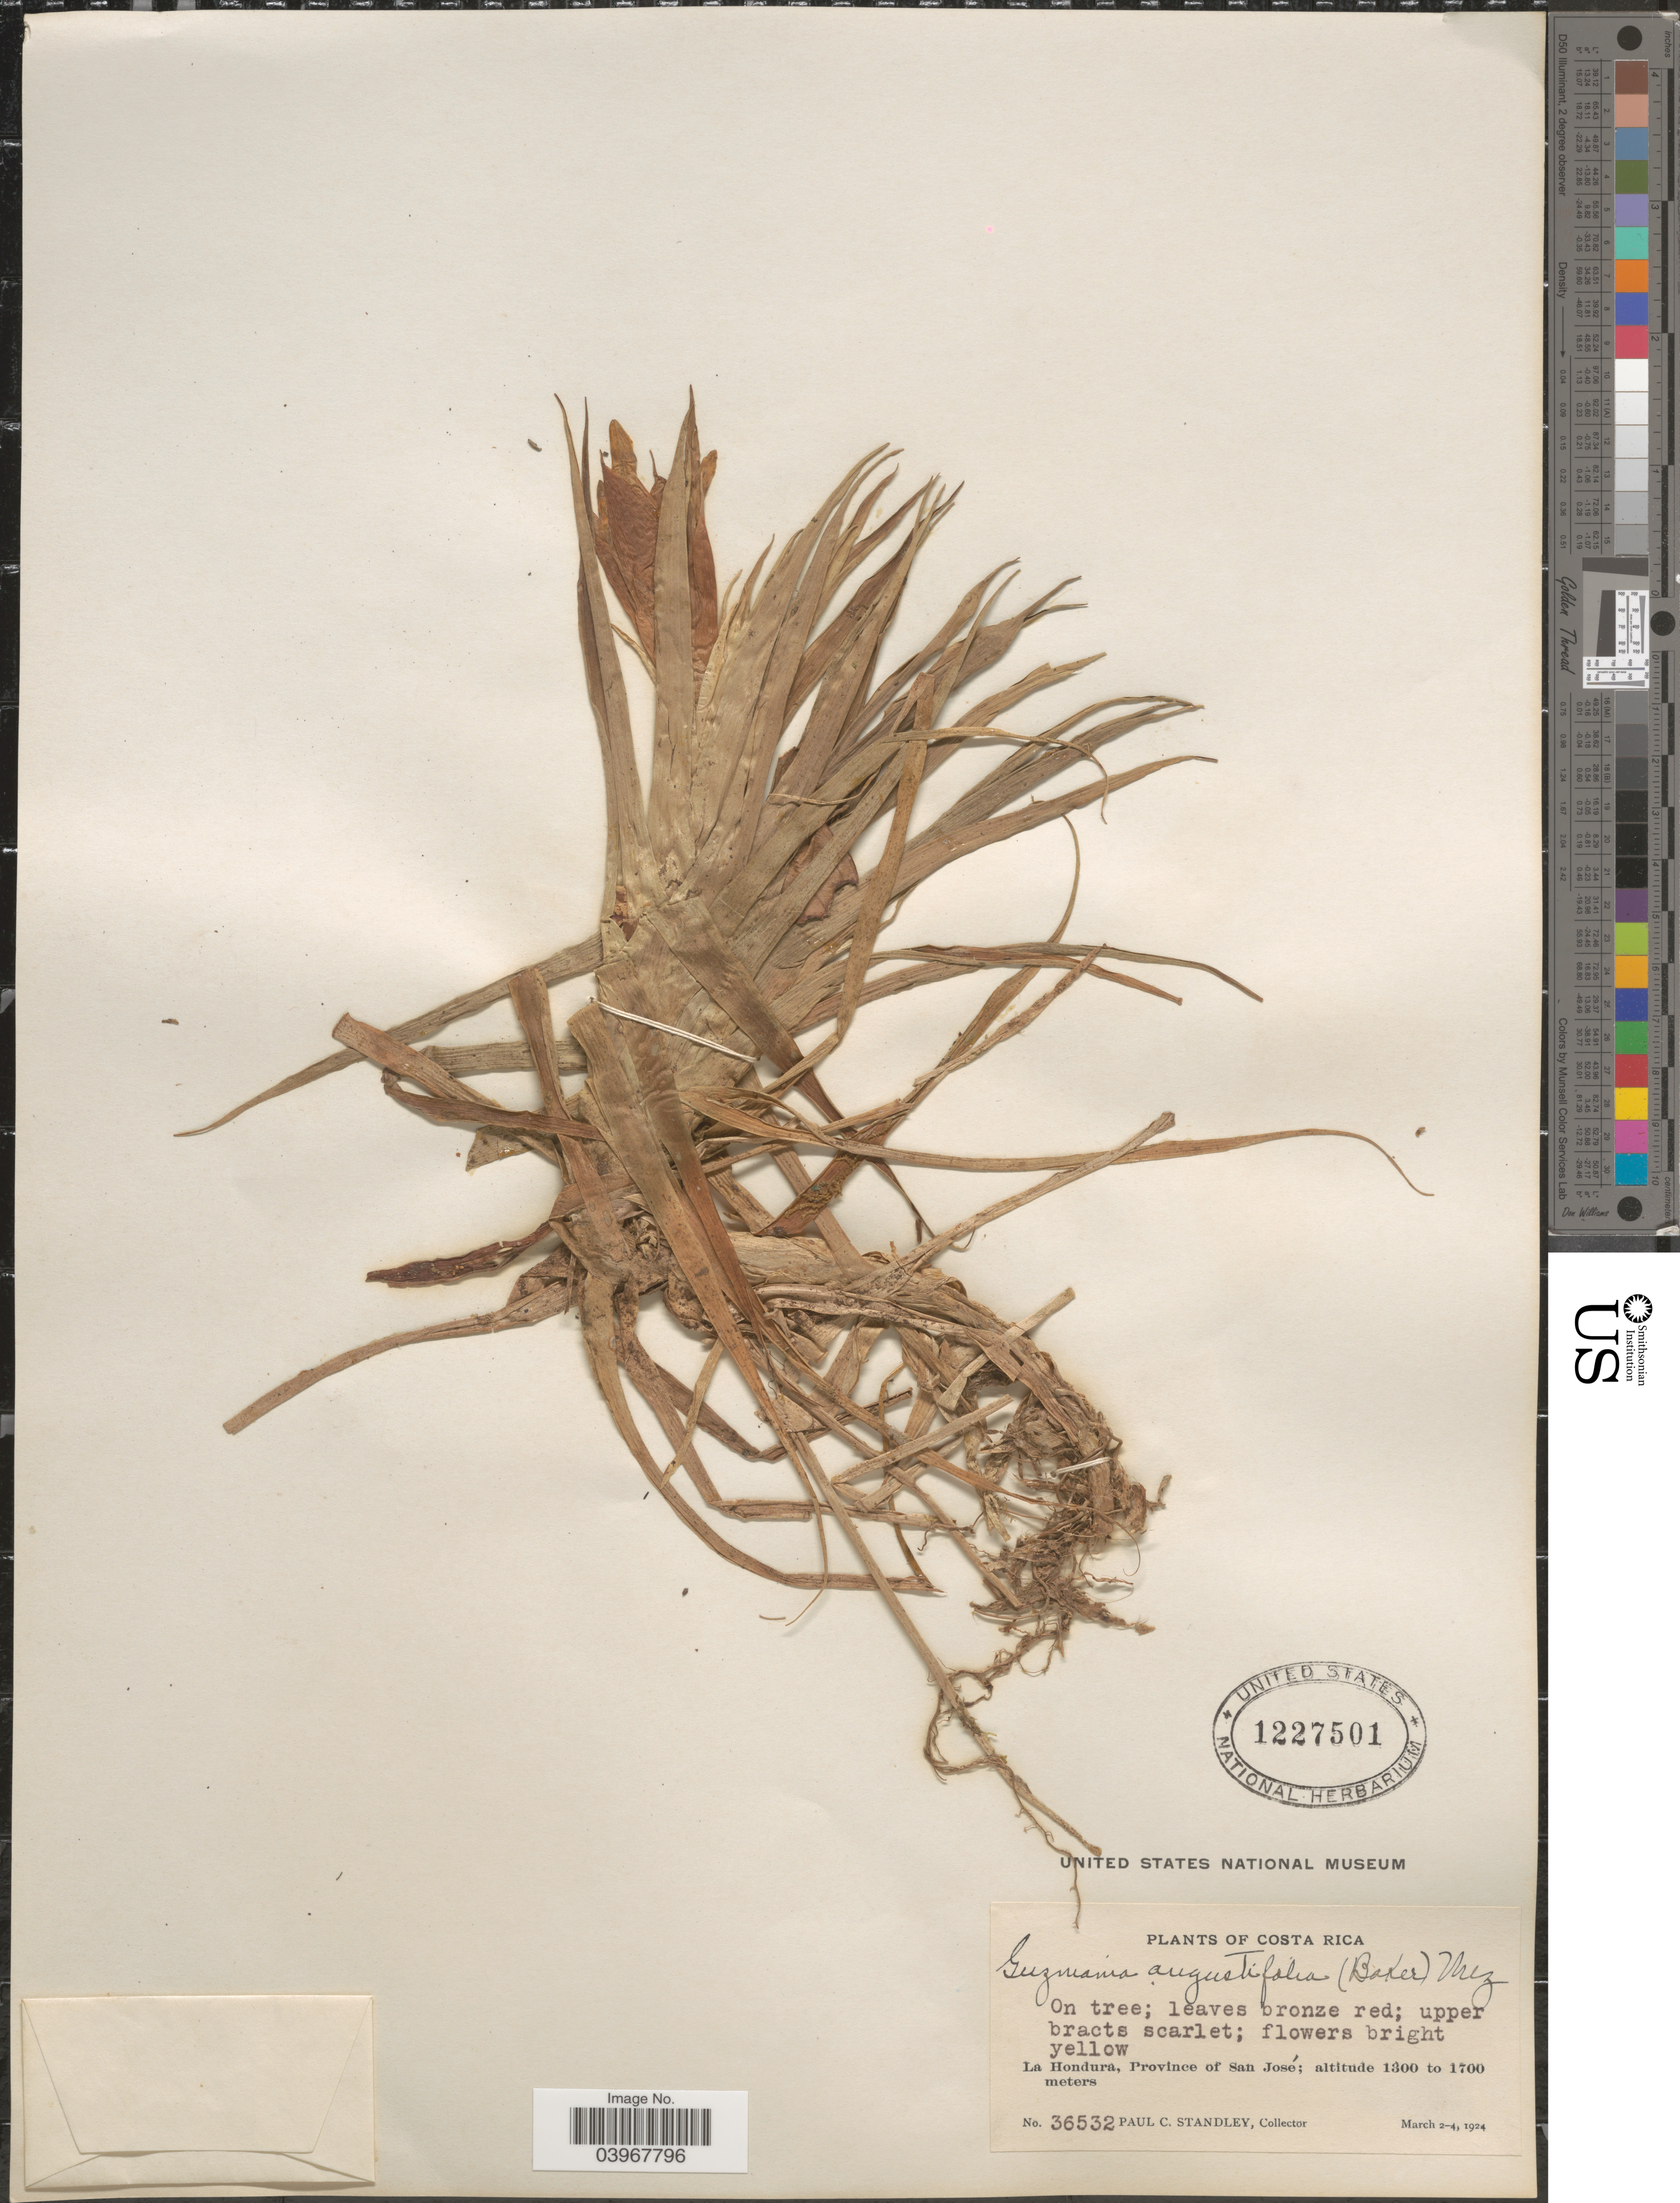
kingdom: Plantae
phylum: Tracheophyta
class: Liliopsida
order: Poales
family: Bromeliaceae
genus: Guzmania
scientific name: Guzmania angustifolia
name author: (Baker) Wittm.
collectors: P. C. Standley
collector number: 36532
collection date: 1924-03-02/1924-03-04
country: Costa Rica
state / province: San José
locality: La Hondura.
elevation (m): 1300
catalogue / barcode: US 1227501